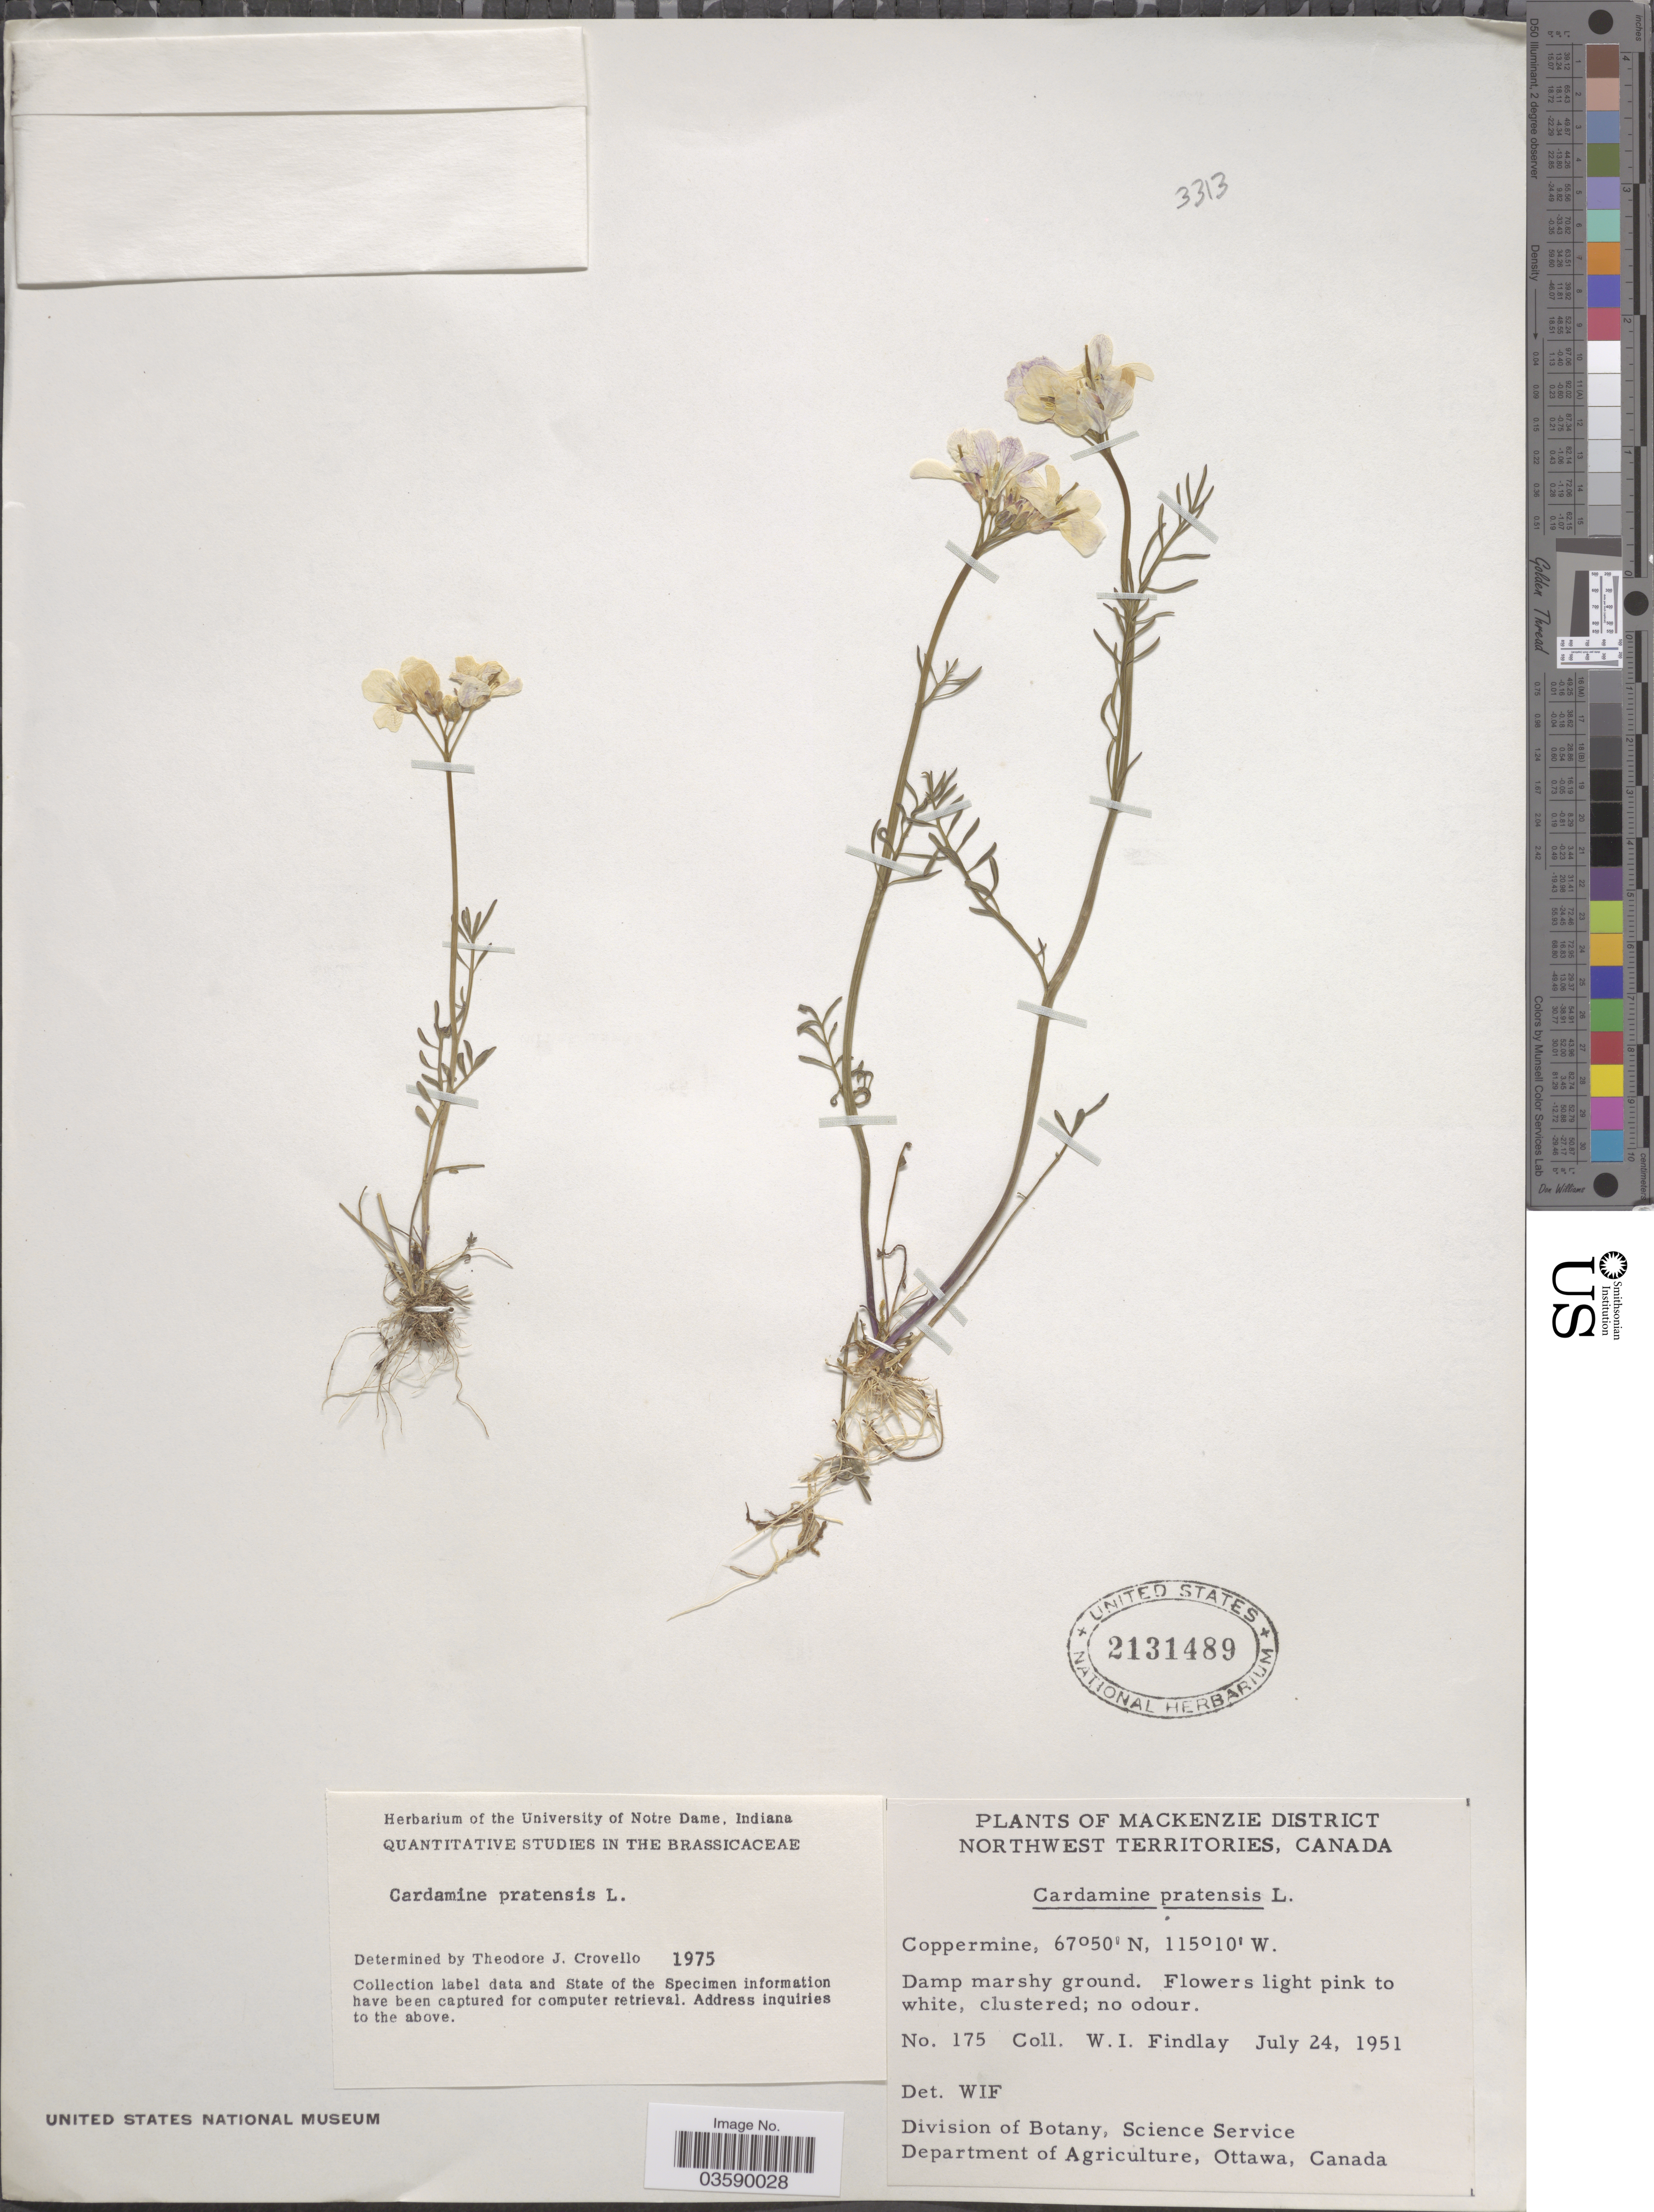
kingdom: Plantae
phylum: Tracheophyta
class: Magnoliopsida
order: Brassicales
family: Brassicaceae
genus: Cardamine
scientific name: Cardamine pratensis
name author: L.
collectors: W. Findlay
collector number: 175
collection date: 1951-07-24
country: Canada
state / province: Northwest Territories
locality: Mackenzie District. Coppermine.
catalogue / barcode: US 2131489